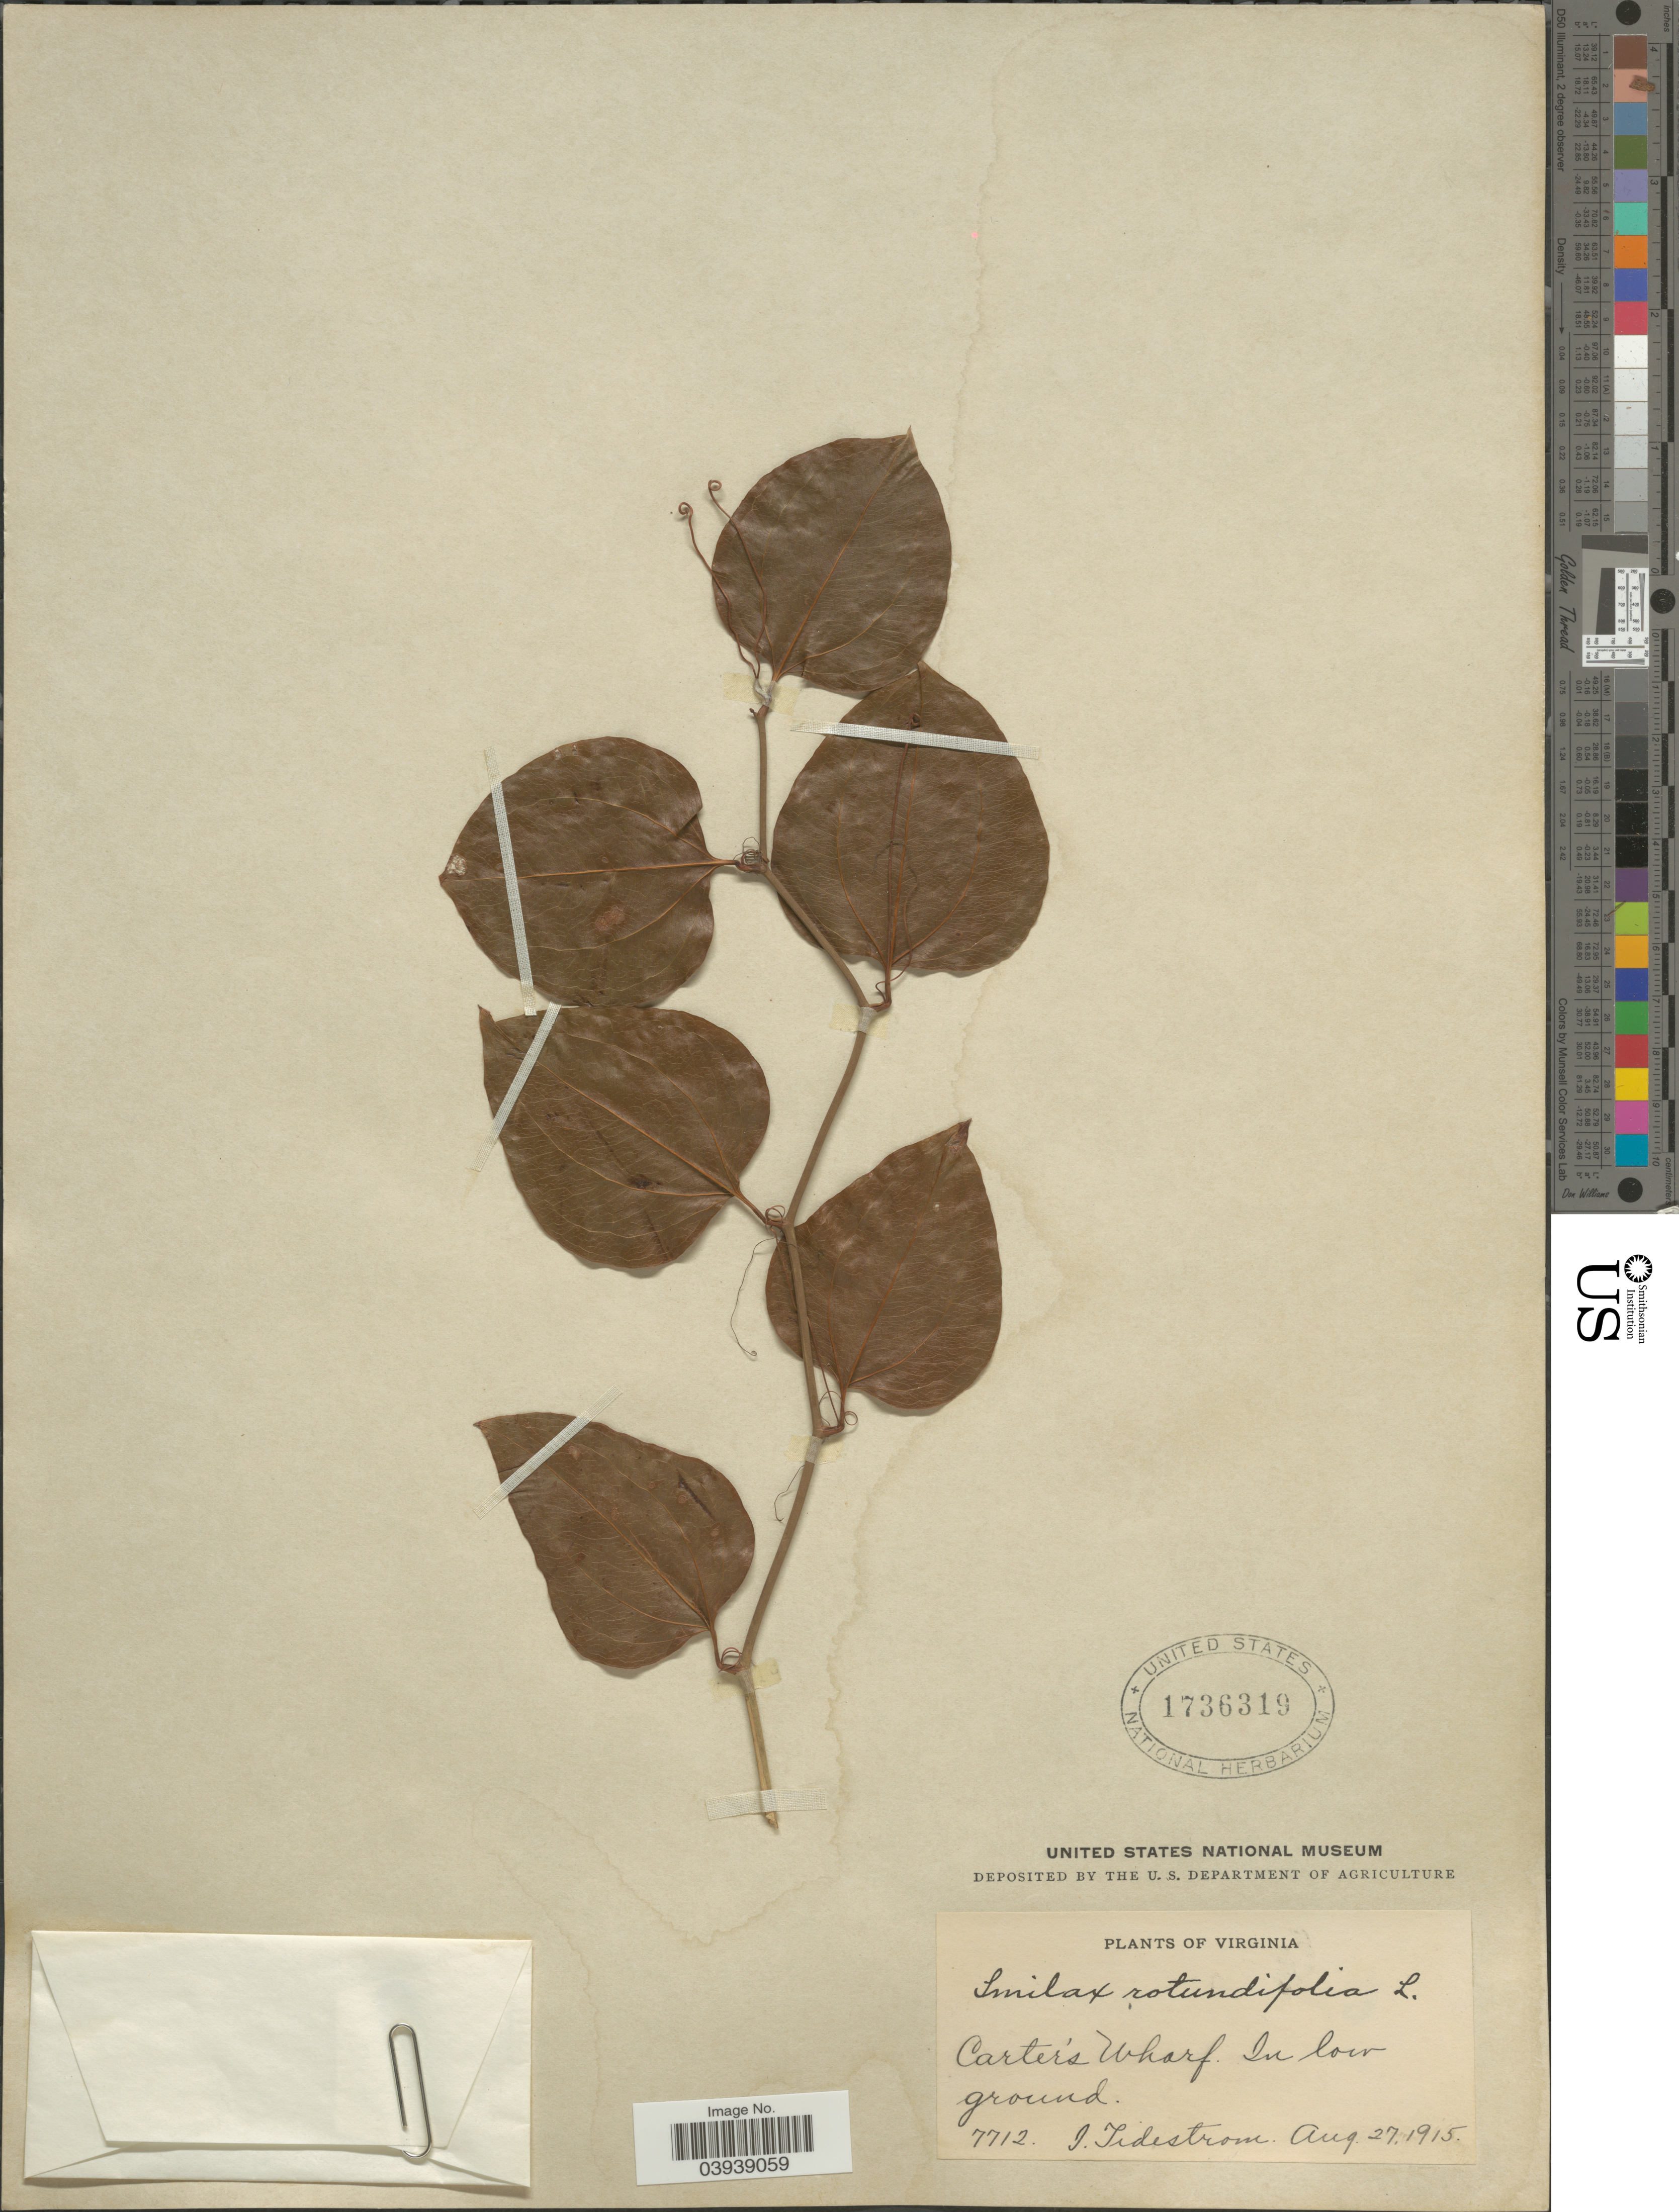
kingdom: Plantae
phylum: Tracheophyta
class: Liliopsida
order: Liliales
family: Smilacaceae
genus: Smilax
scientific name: Smilax rotundifolia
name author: L.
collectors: I. F. Tidestrom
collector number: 7712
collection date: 1915-08-27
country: United States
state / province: Virginia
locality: Carter's Wharf. In low ground.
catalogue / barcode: US 1736319